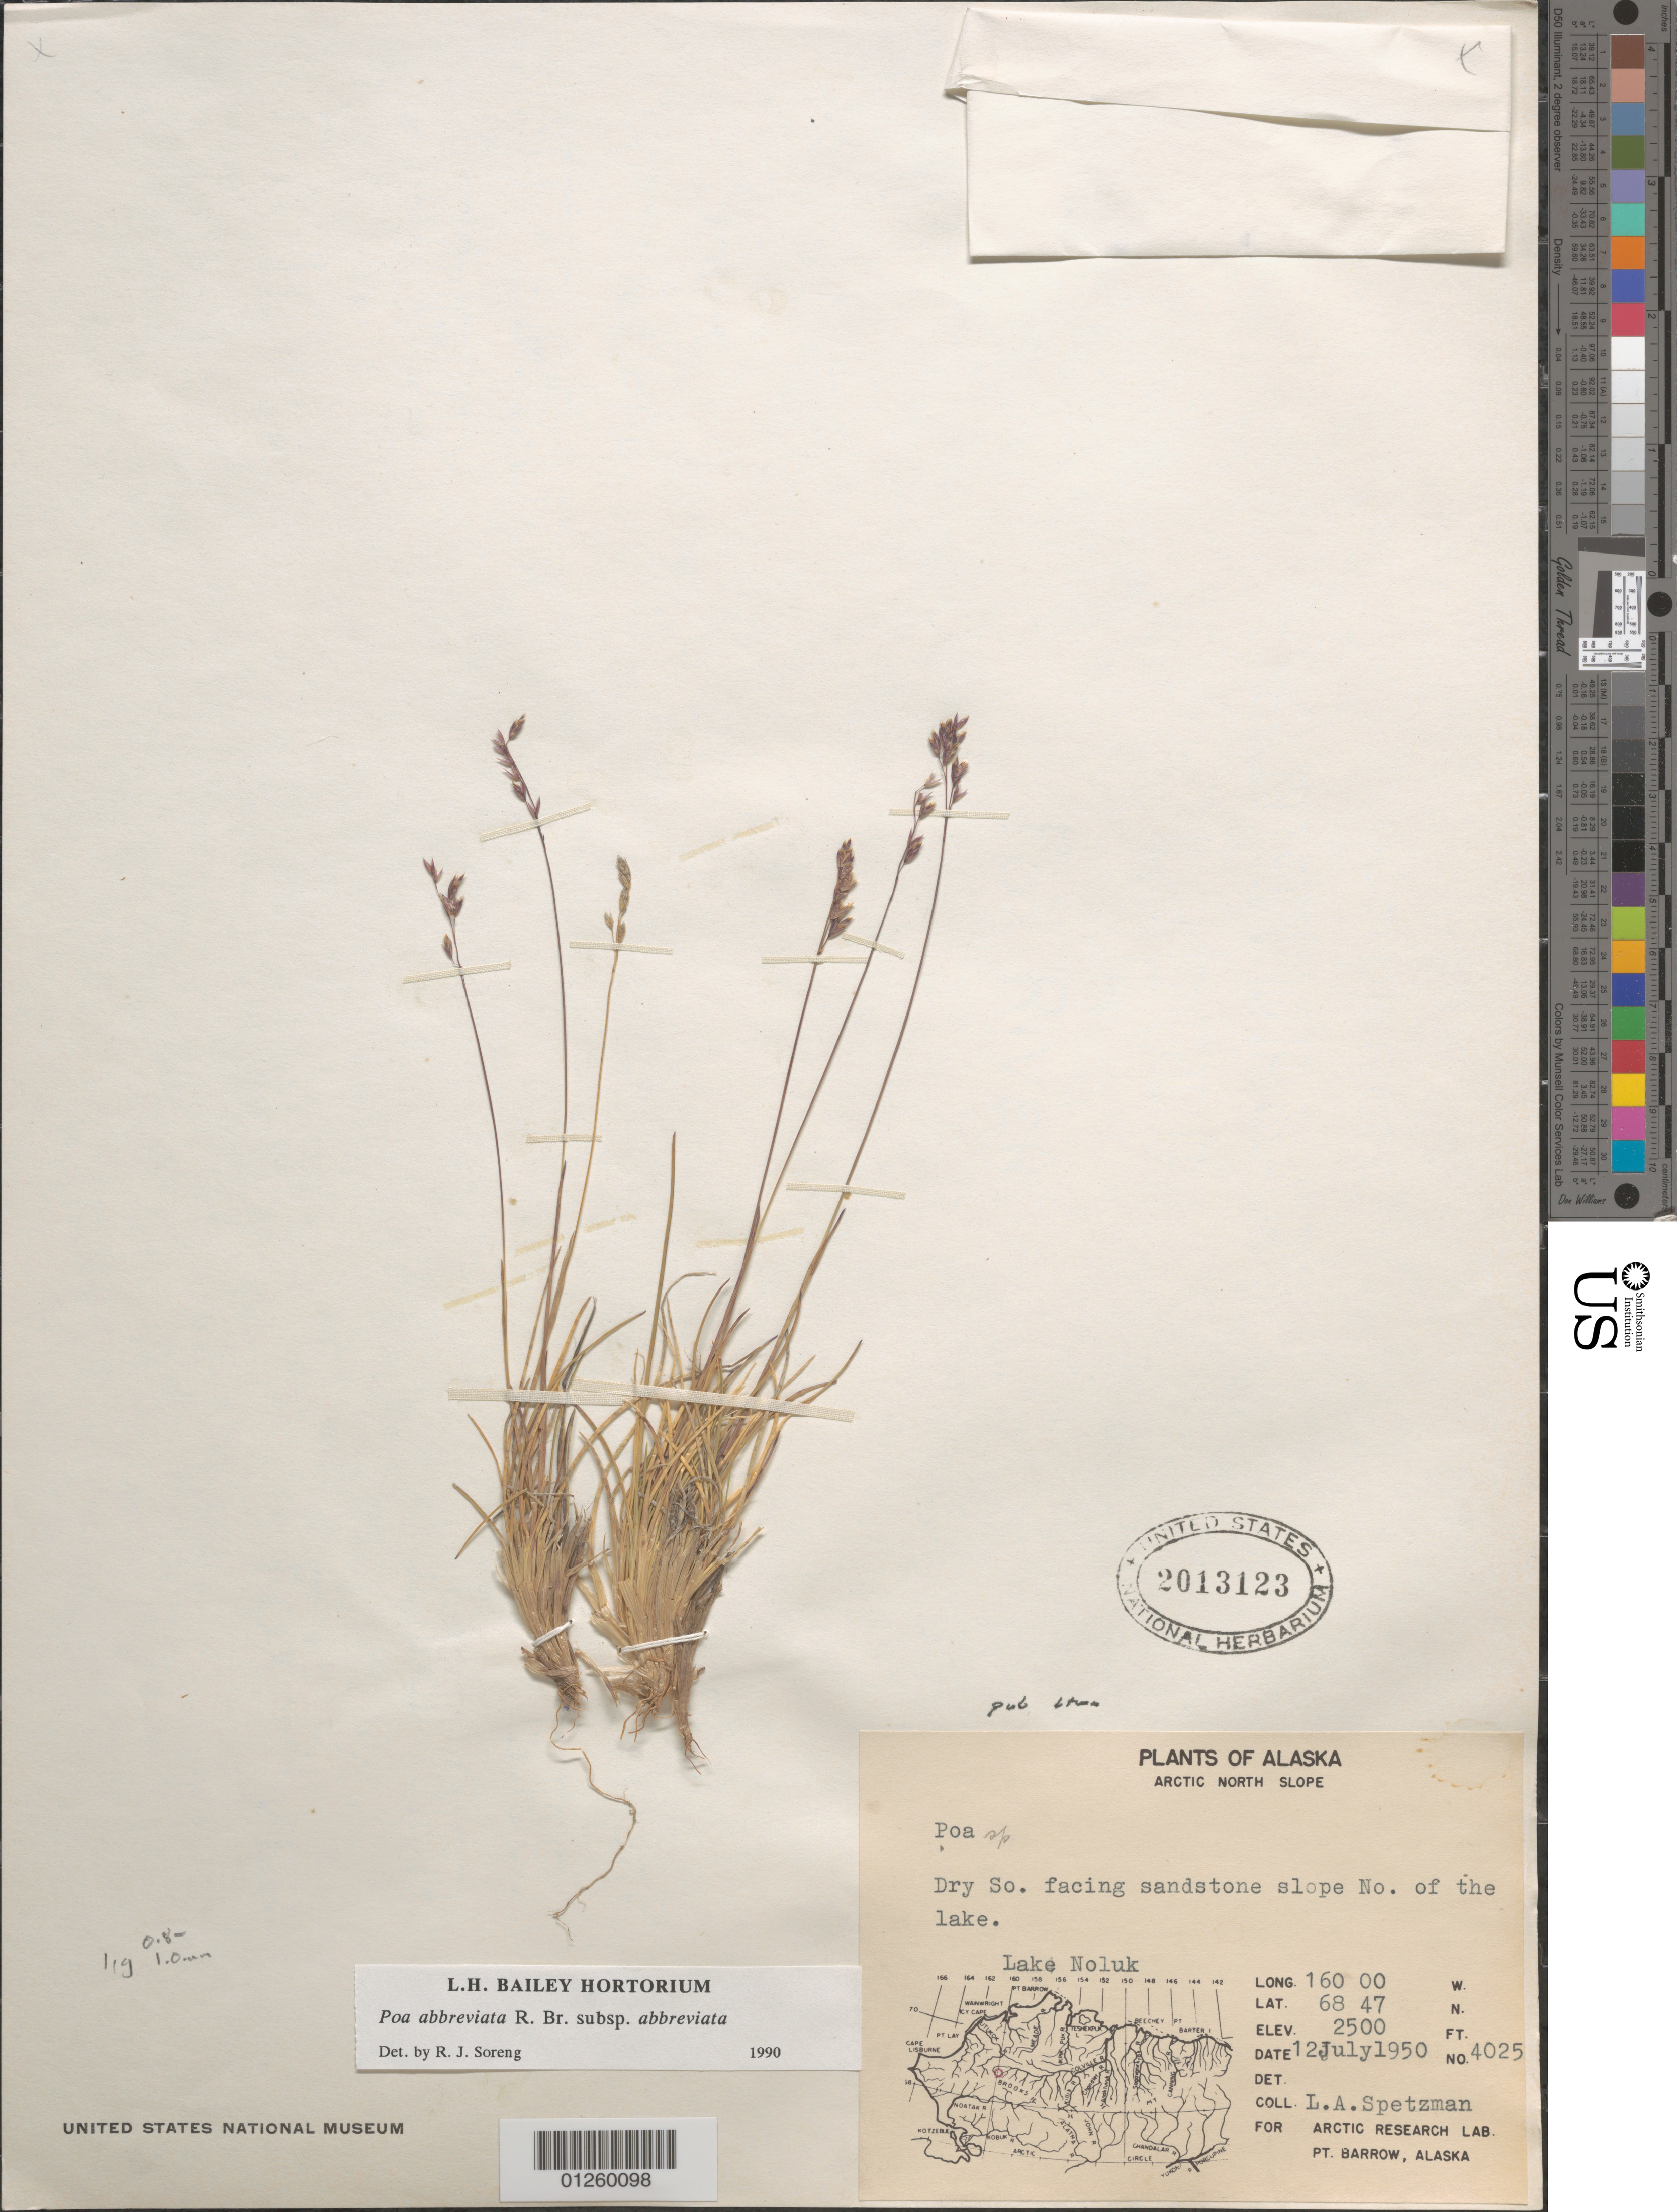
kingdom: Plantae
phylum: Tracheophyta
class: Liliopsida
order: Poales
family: Poaceae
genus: Poa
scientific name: Poa abbreviata subsp. abbreviata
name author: R. Br.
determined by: Soreng, Robert J., Research Associate (BOT), Smithsonian Institution - National Museum of Natural History (UNITED STATES)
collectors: L. Spetzman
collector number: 4025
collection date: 1950-07-12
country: United States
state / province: Alaska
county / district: North Slope Borough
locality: Arctic North Slope, Brooks Range, Lake Noluk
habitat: Dry S. facing sandstone slope N of the lake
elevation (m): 762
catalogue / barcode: US 2013123